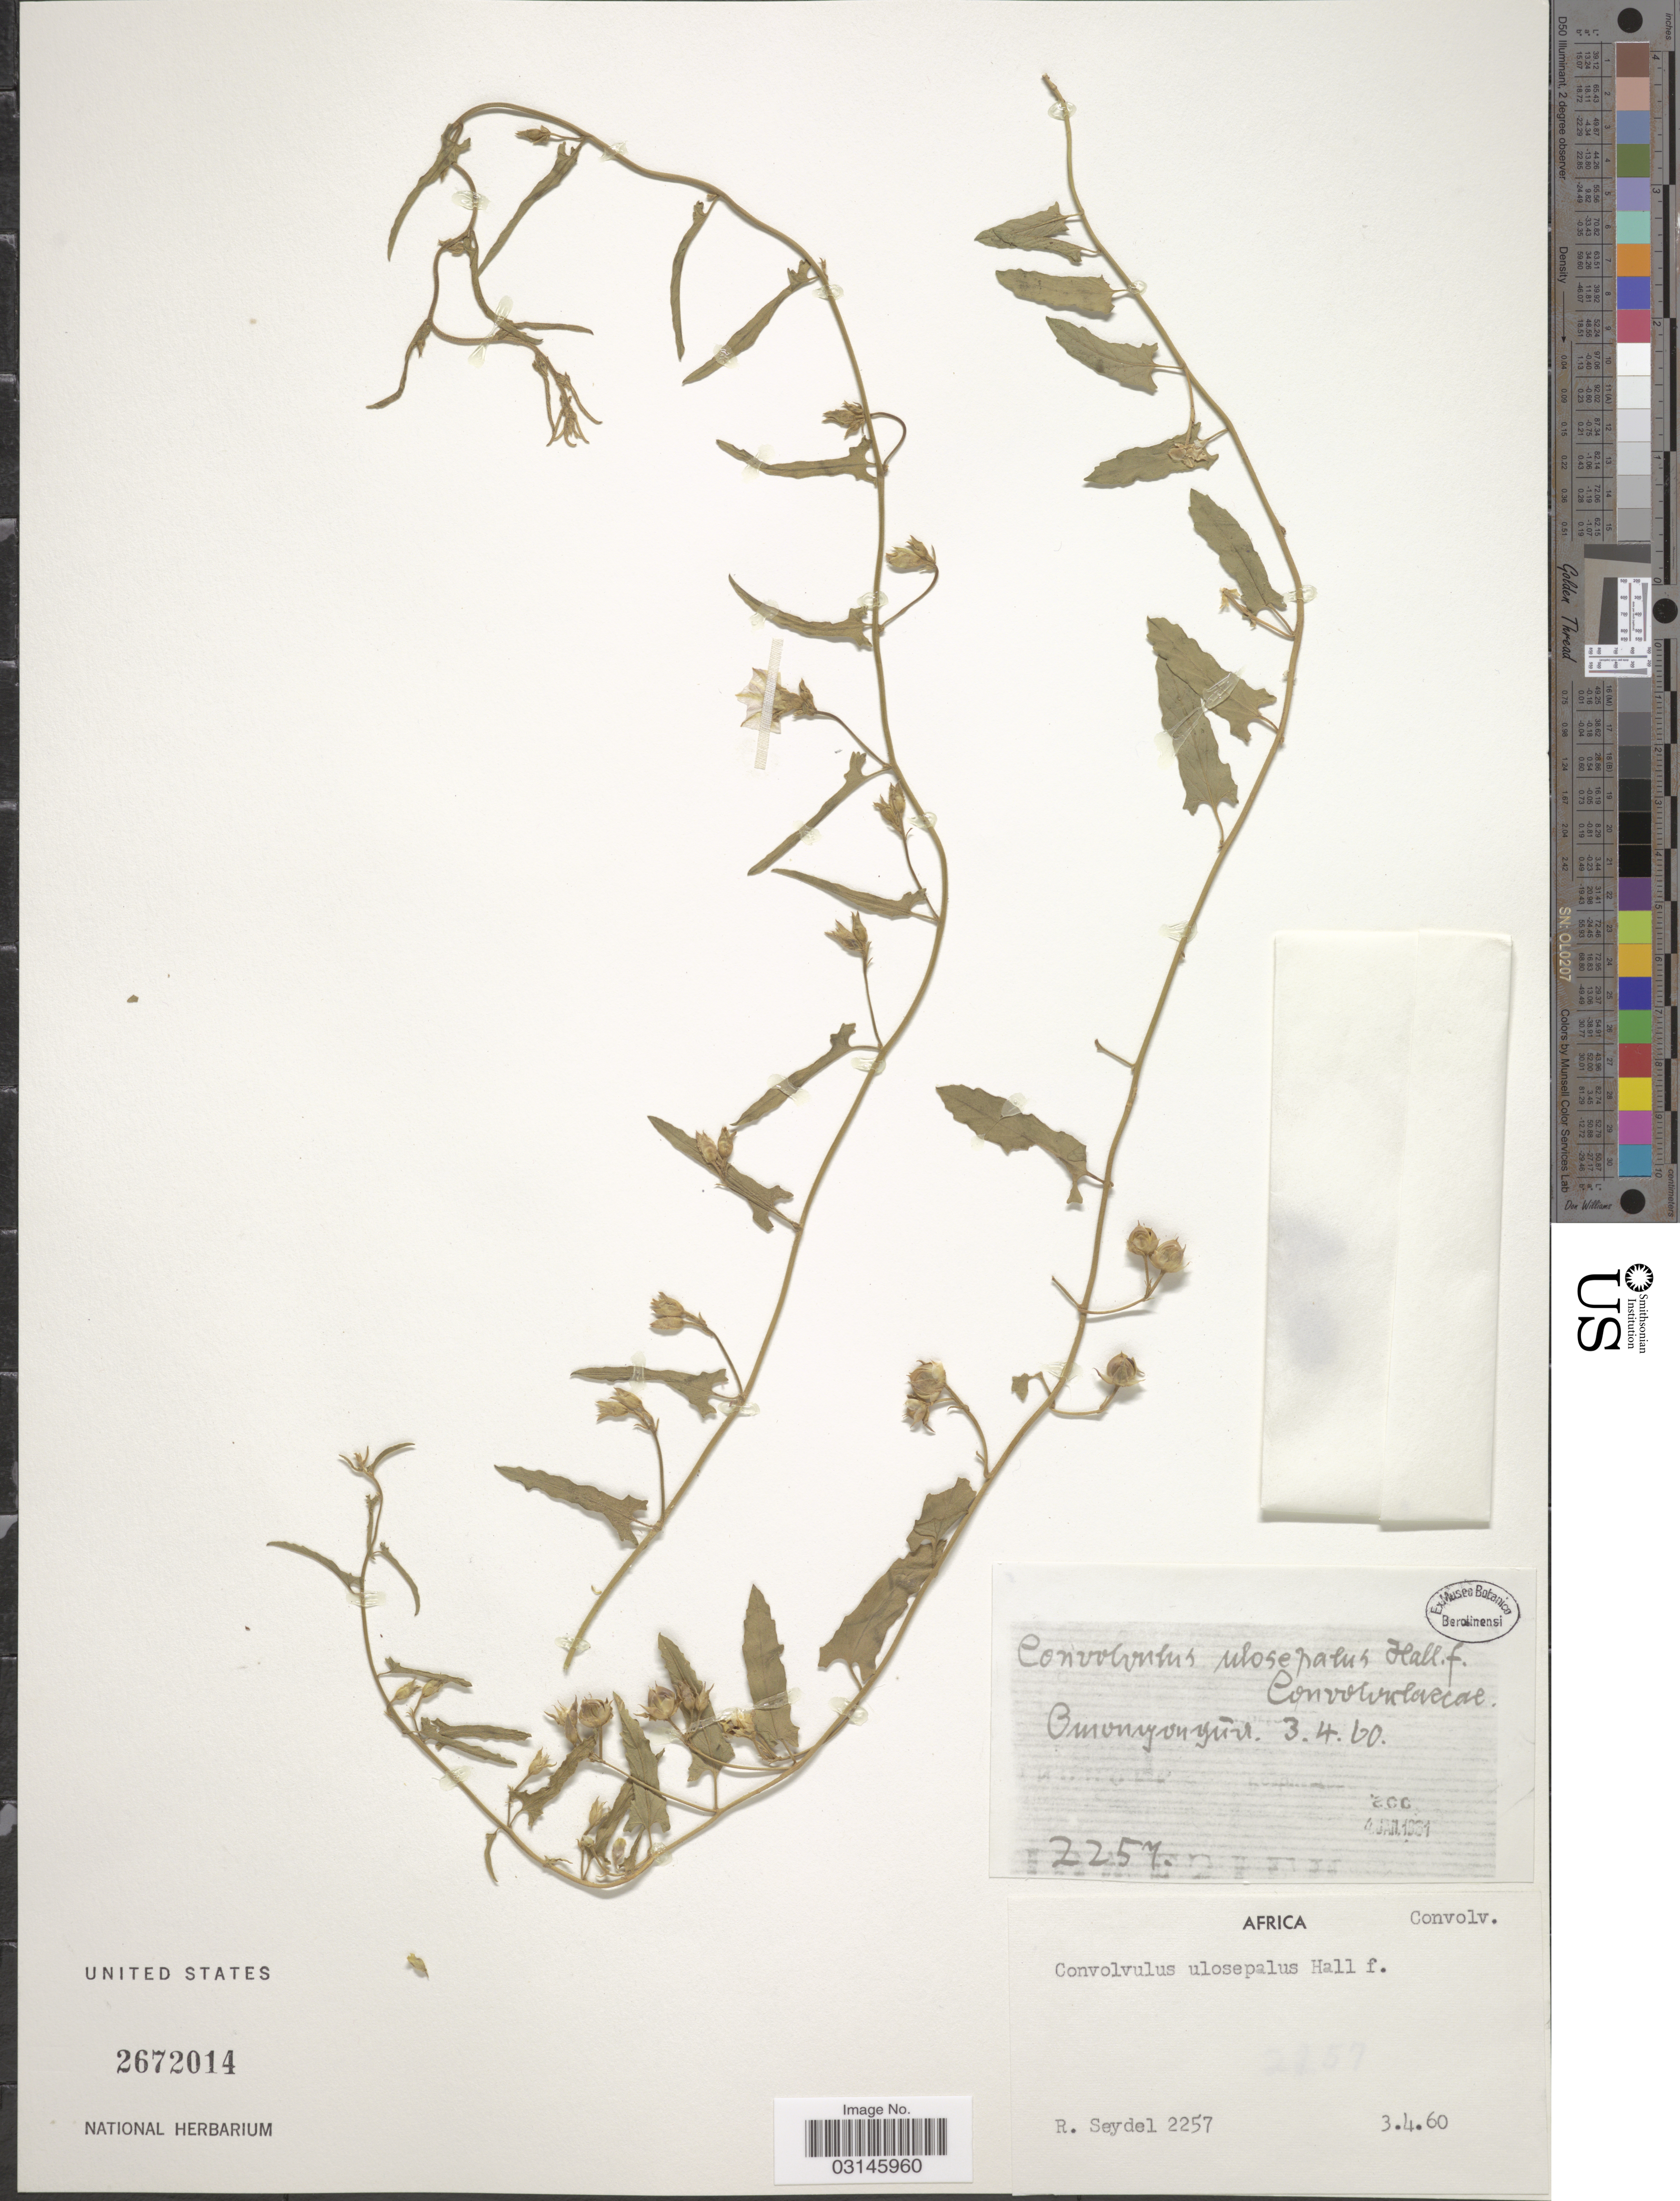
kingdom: Plantae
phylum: Tracheophyta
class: Magnoliopsida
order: Solanales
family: Convolvulaceae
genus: Convolvulus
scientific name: Convolvulus ulosepalus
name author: Hallier f.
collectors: R. Seydel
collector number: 2257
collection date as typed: Transcribed d/m/y: 3/4/60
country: Namibia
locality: Omongongua. Africa.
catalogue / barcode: US 2672014